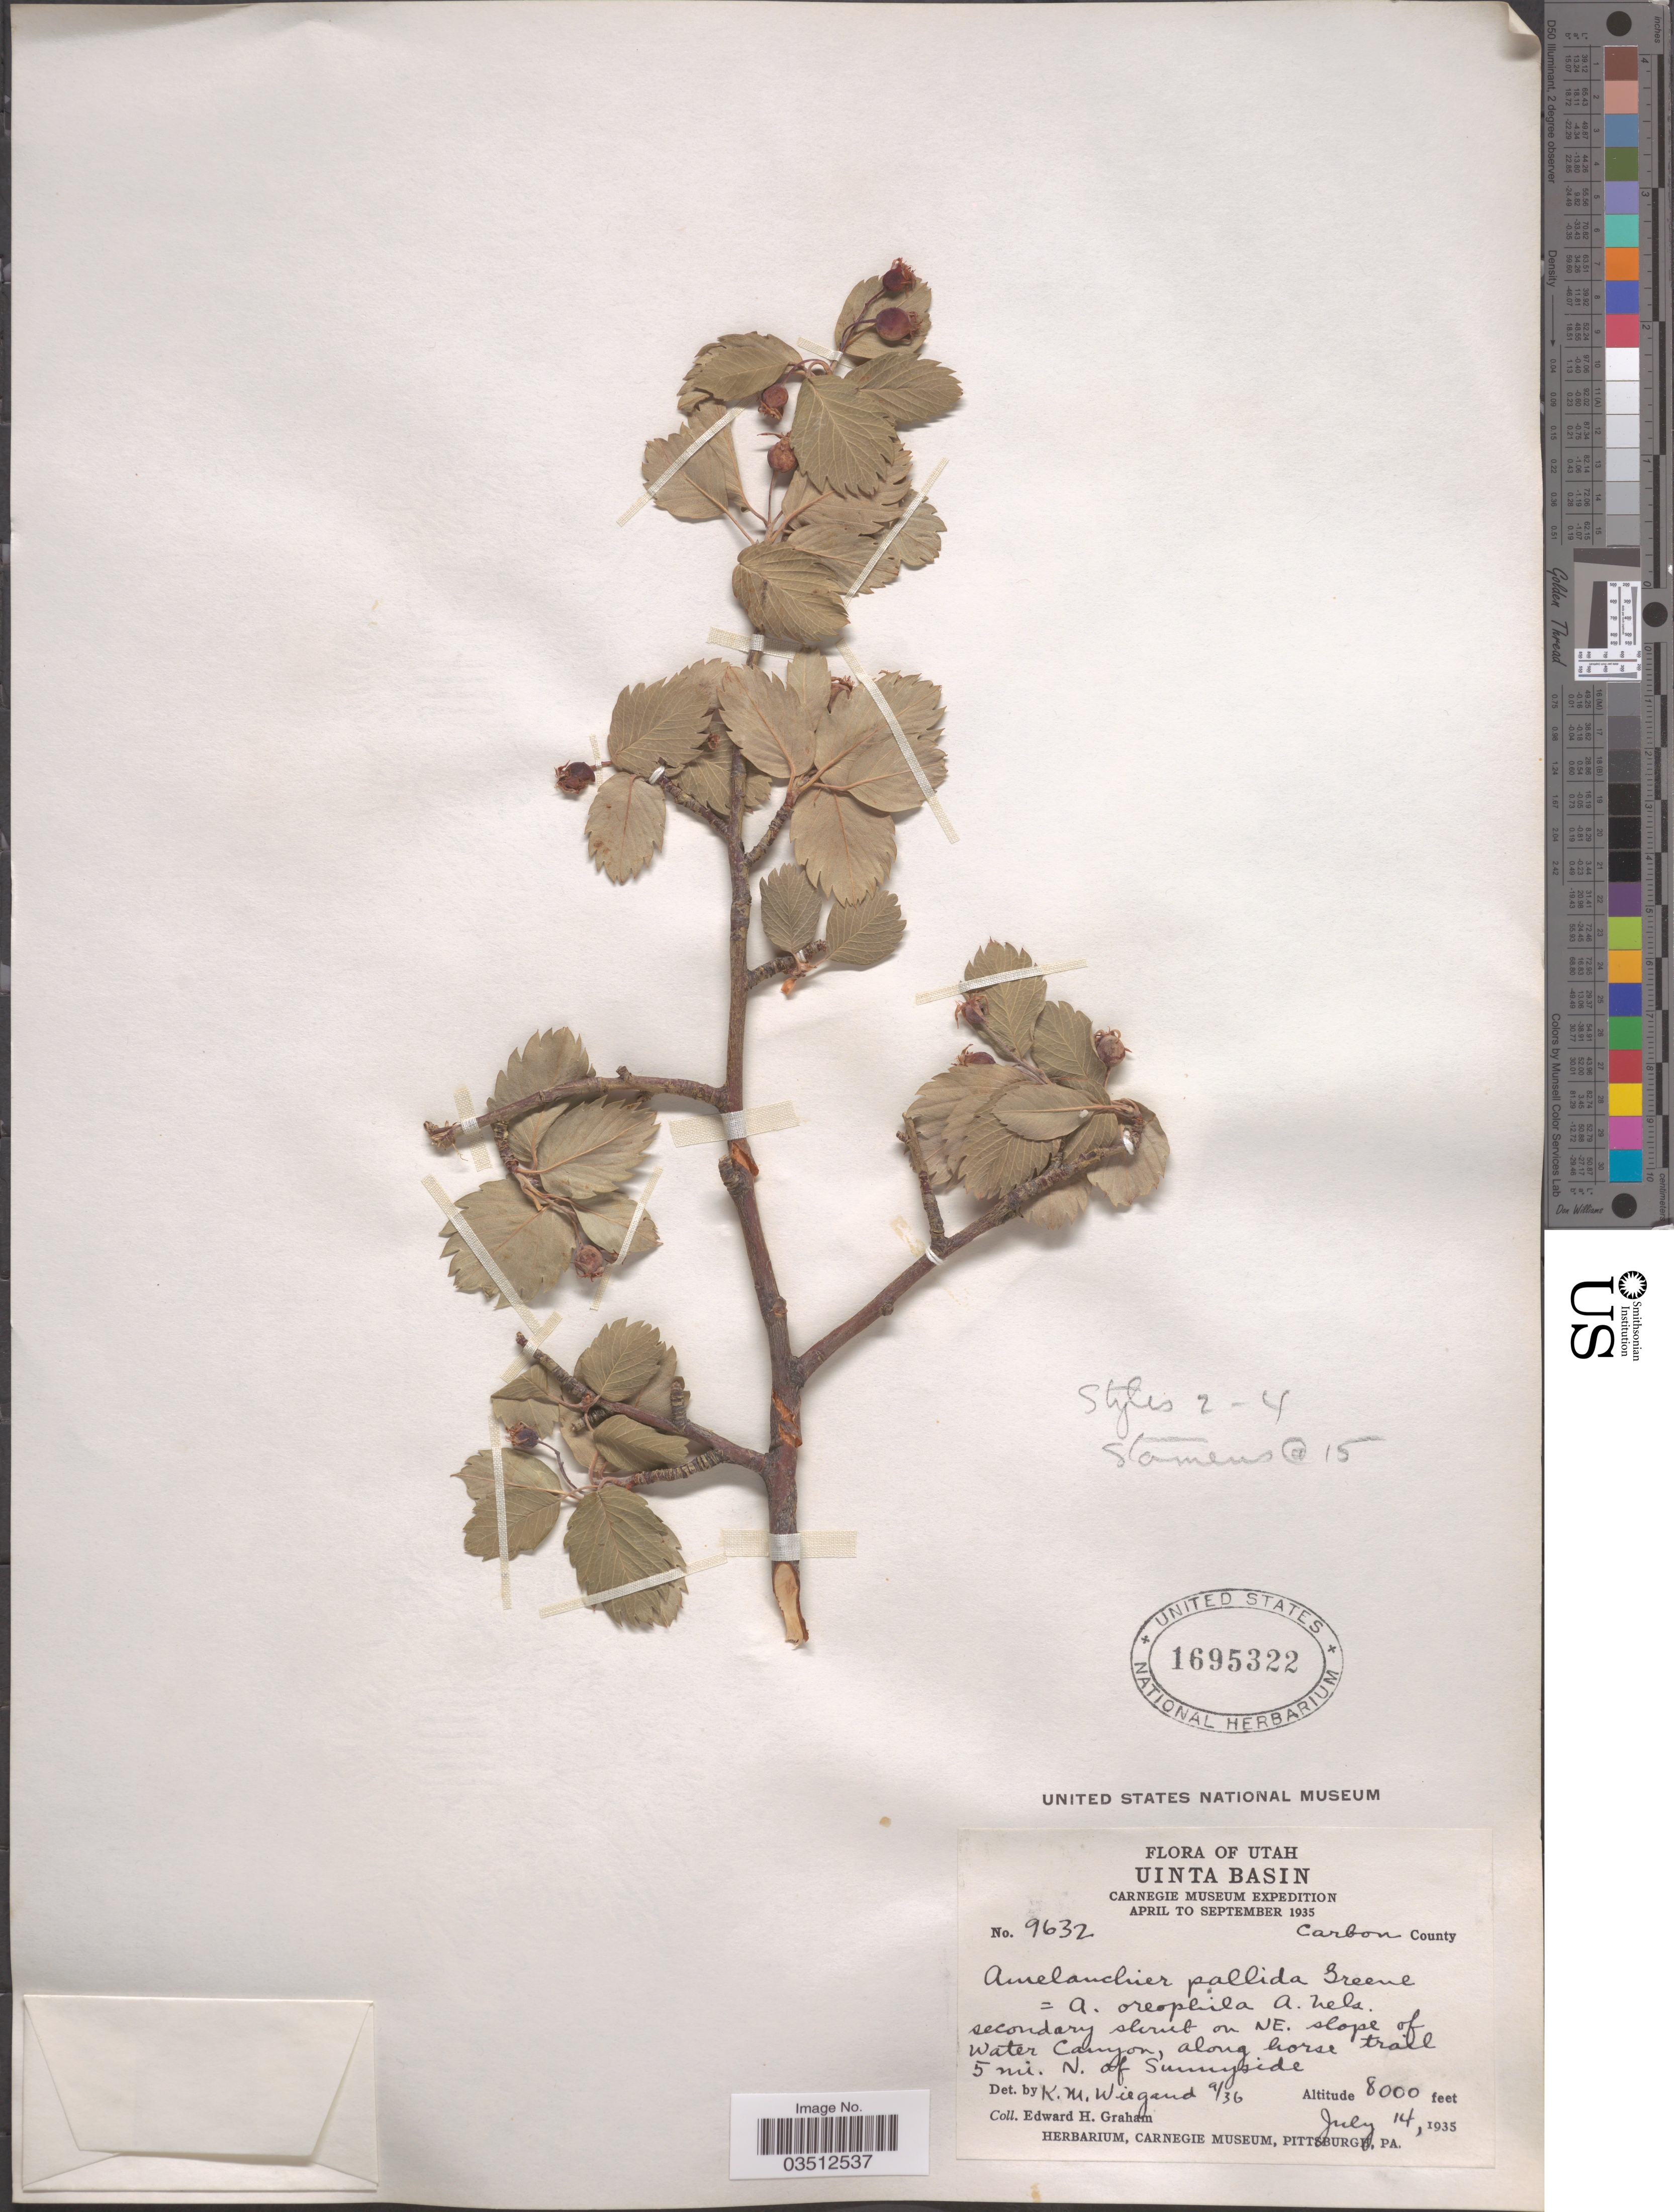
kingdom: Plantae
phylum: Tracheophyta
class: Magnoliopsida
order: Rosales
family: Rosaceae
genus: Amelanchier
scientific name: Amelanchier pallida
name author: Greene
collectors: E. H. Graham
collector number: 9632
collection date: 1935-07-14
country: United States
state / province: Utah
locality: Uinta Basin. Secondary shrub on NE. slope of Water Canyon, along horse trail 5 mi. N. of Sunnyside.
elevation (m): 2438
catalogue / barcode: US 1695322